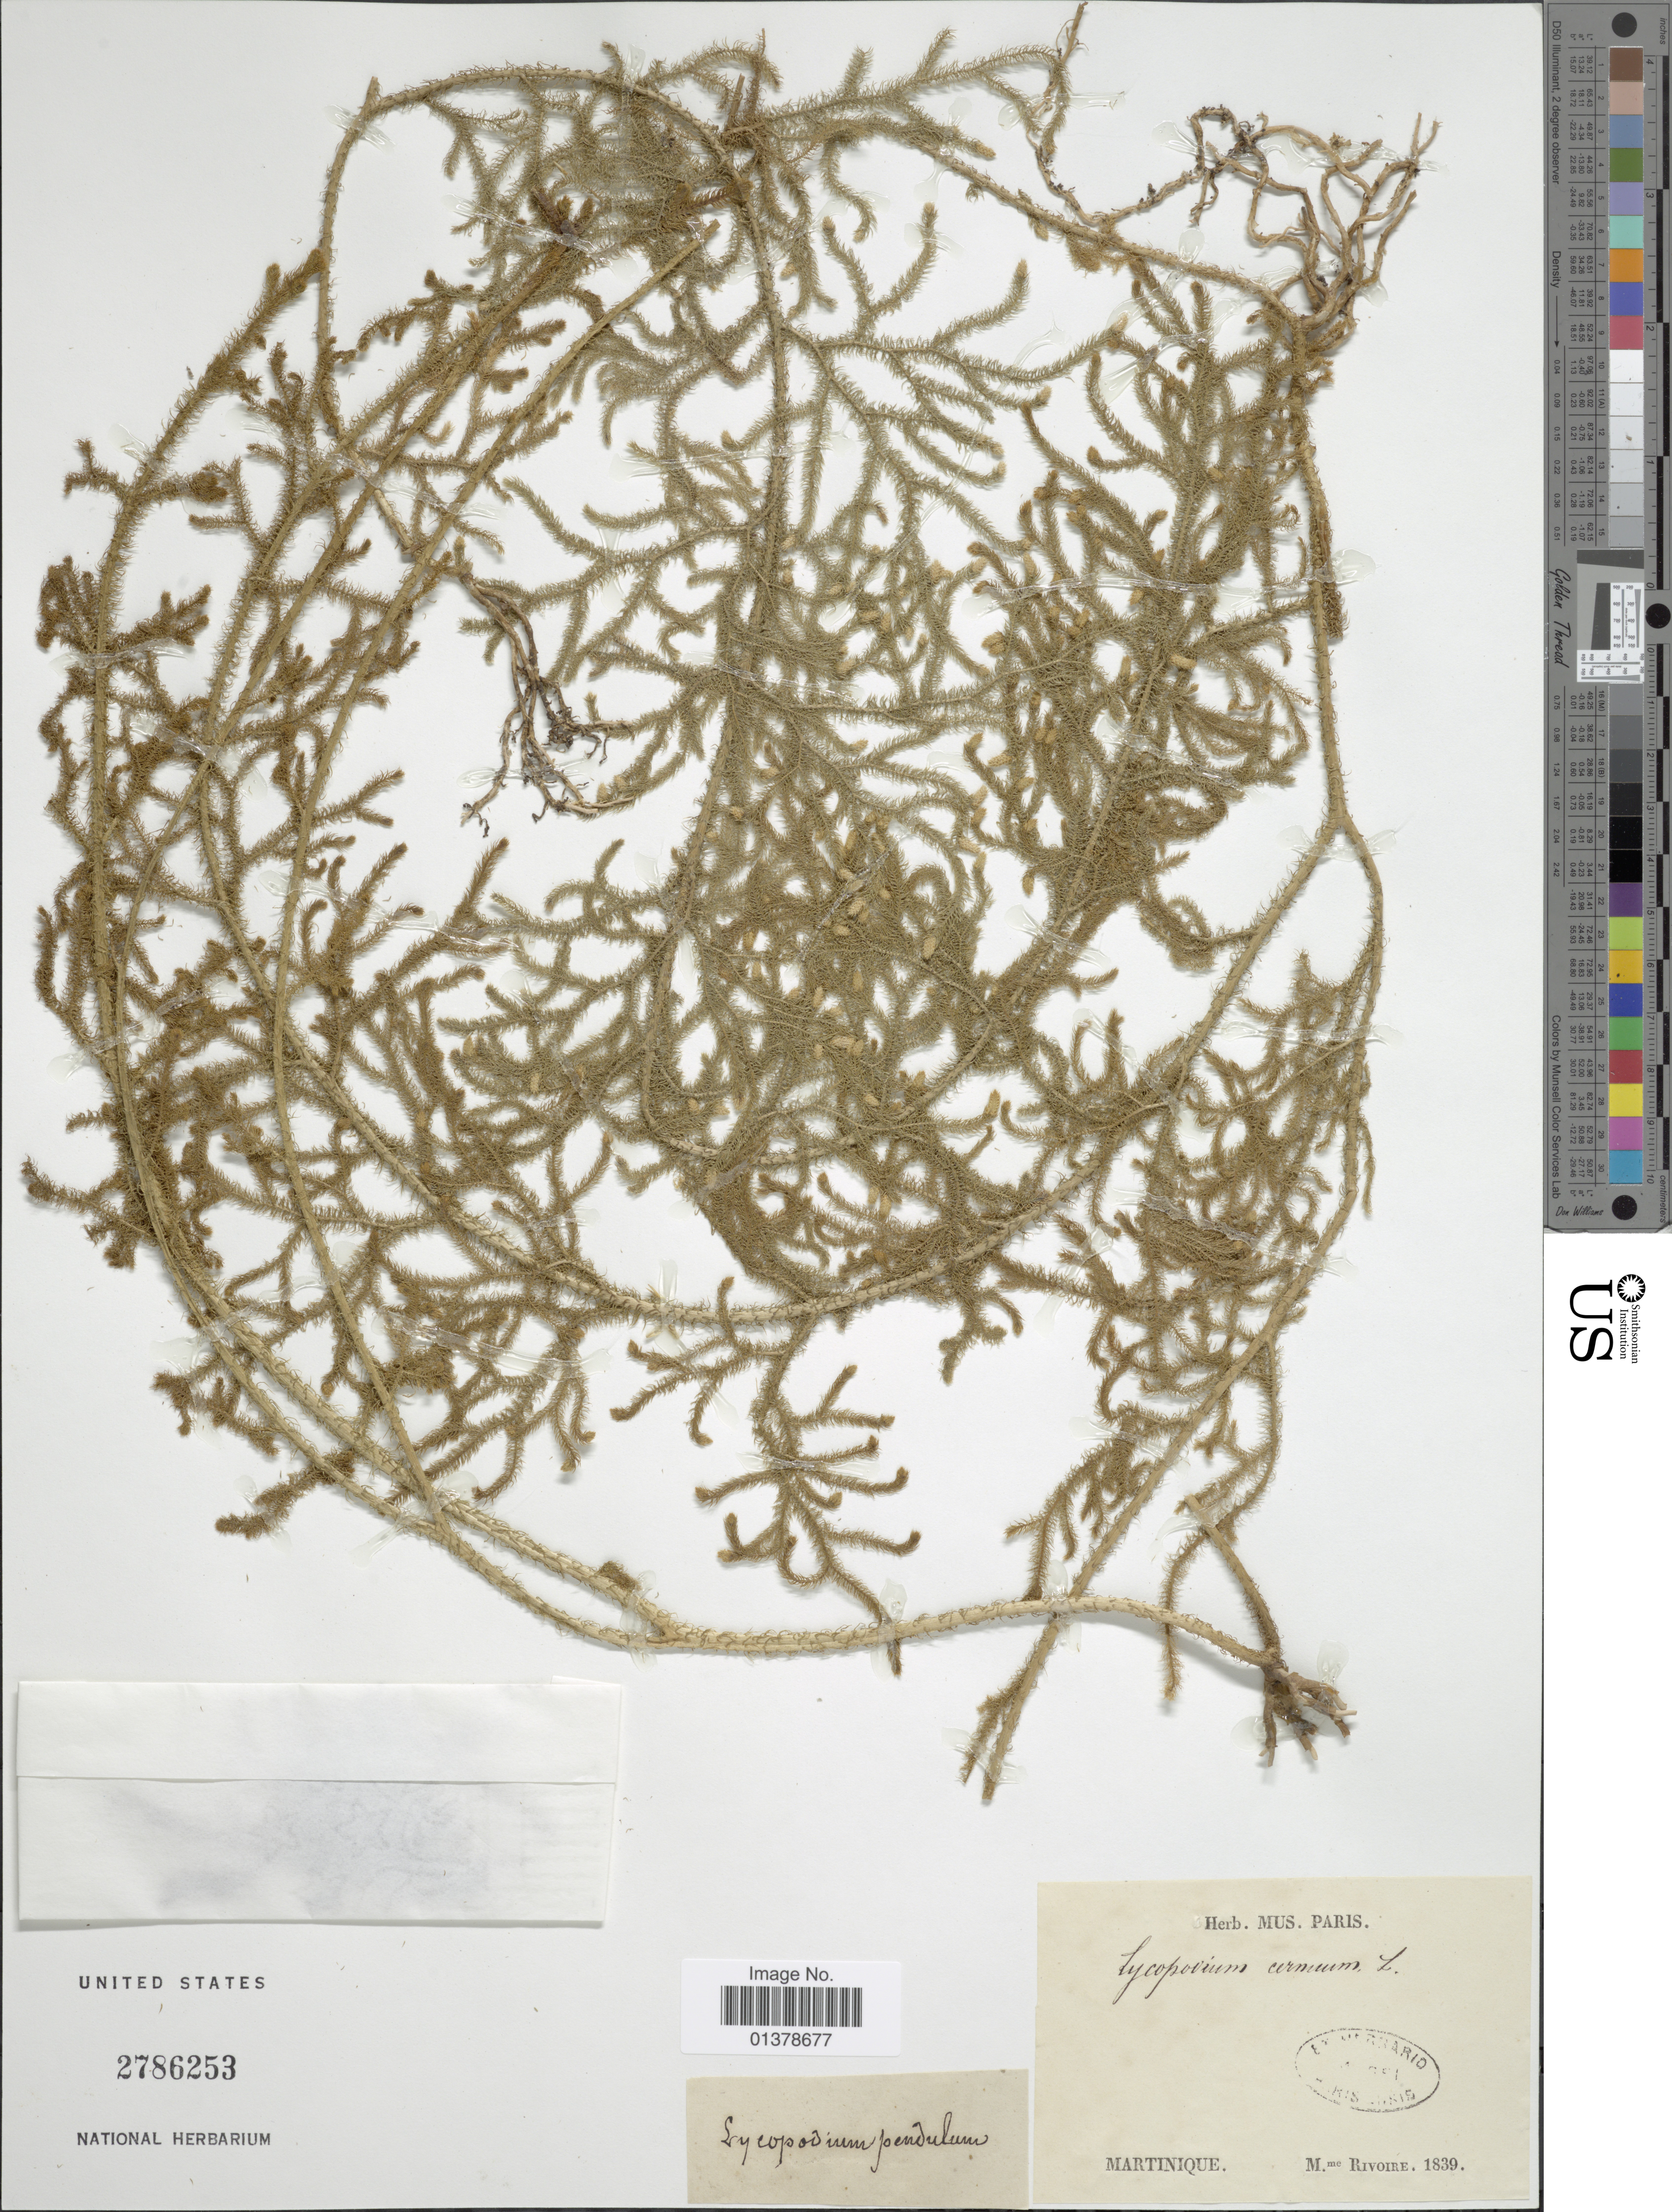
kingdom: Plantae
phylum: Tracheophyta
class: Lycopodiopsida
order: Lycopodiales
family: Lycopodiaceae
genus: Palhinhaea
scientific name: Palhinhaea cernua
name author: (L.) Vasc. & Franco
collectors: M. Rivoire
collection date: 1839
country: Martinique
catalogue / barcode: US 2786253